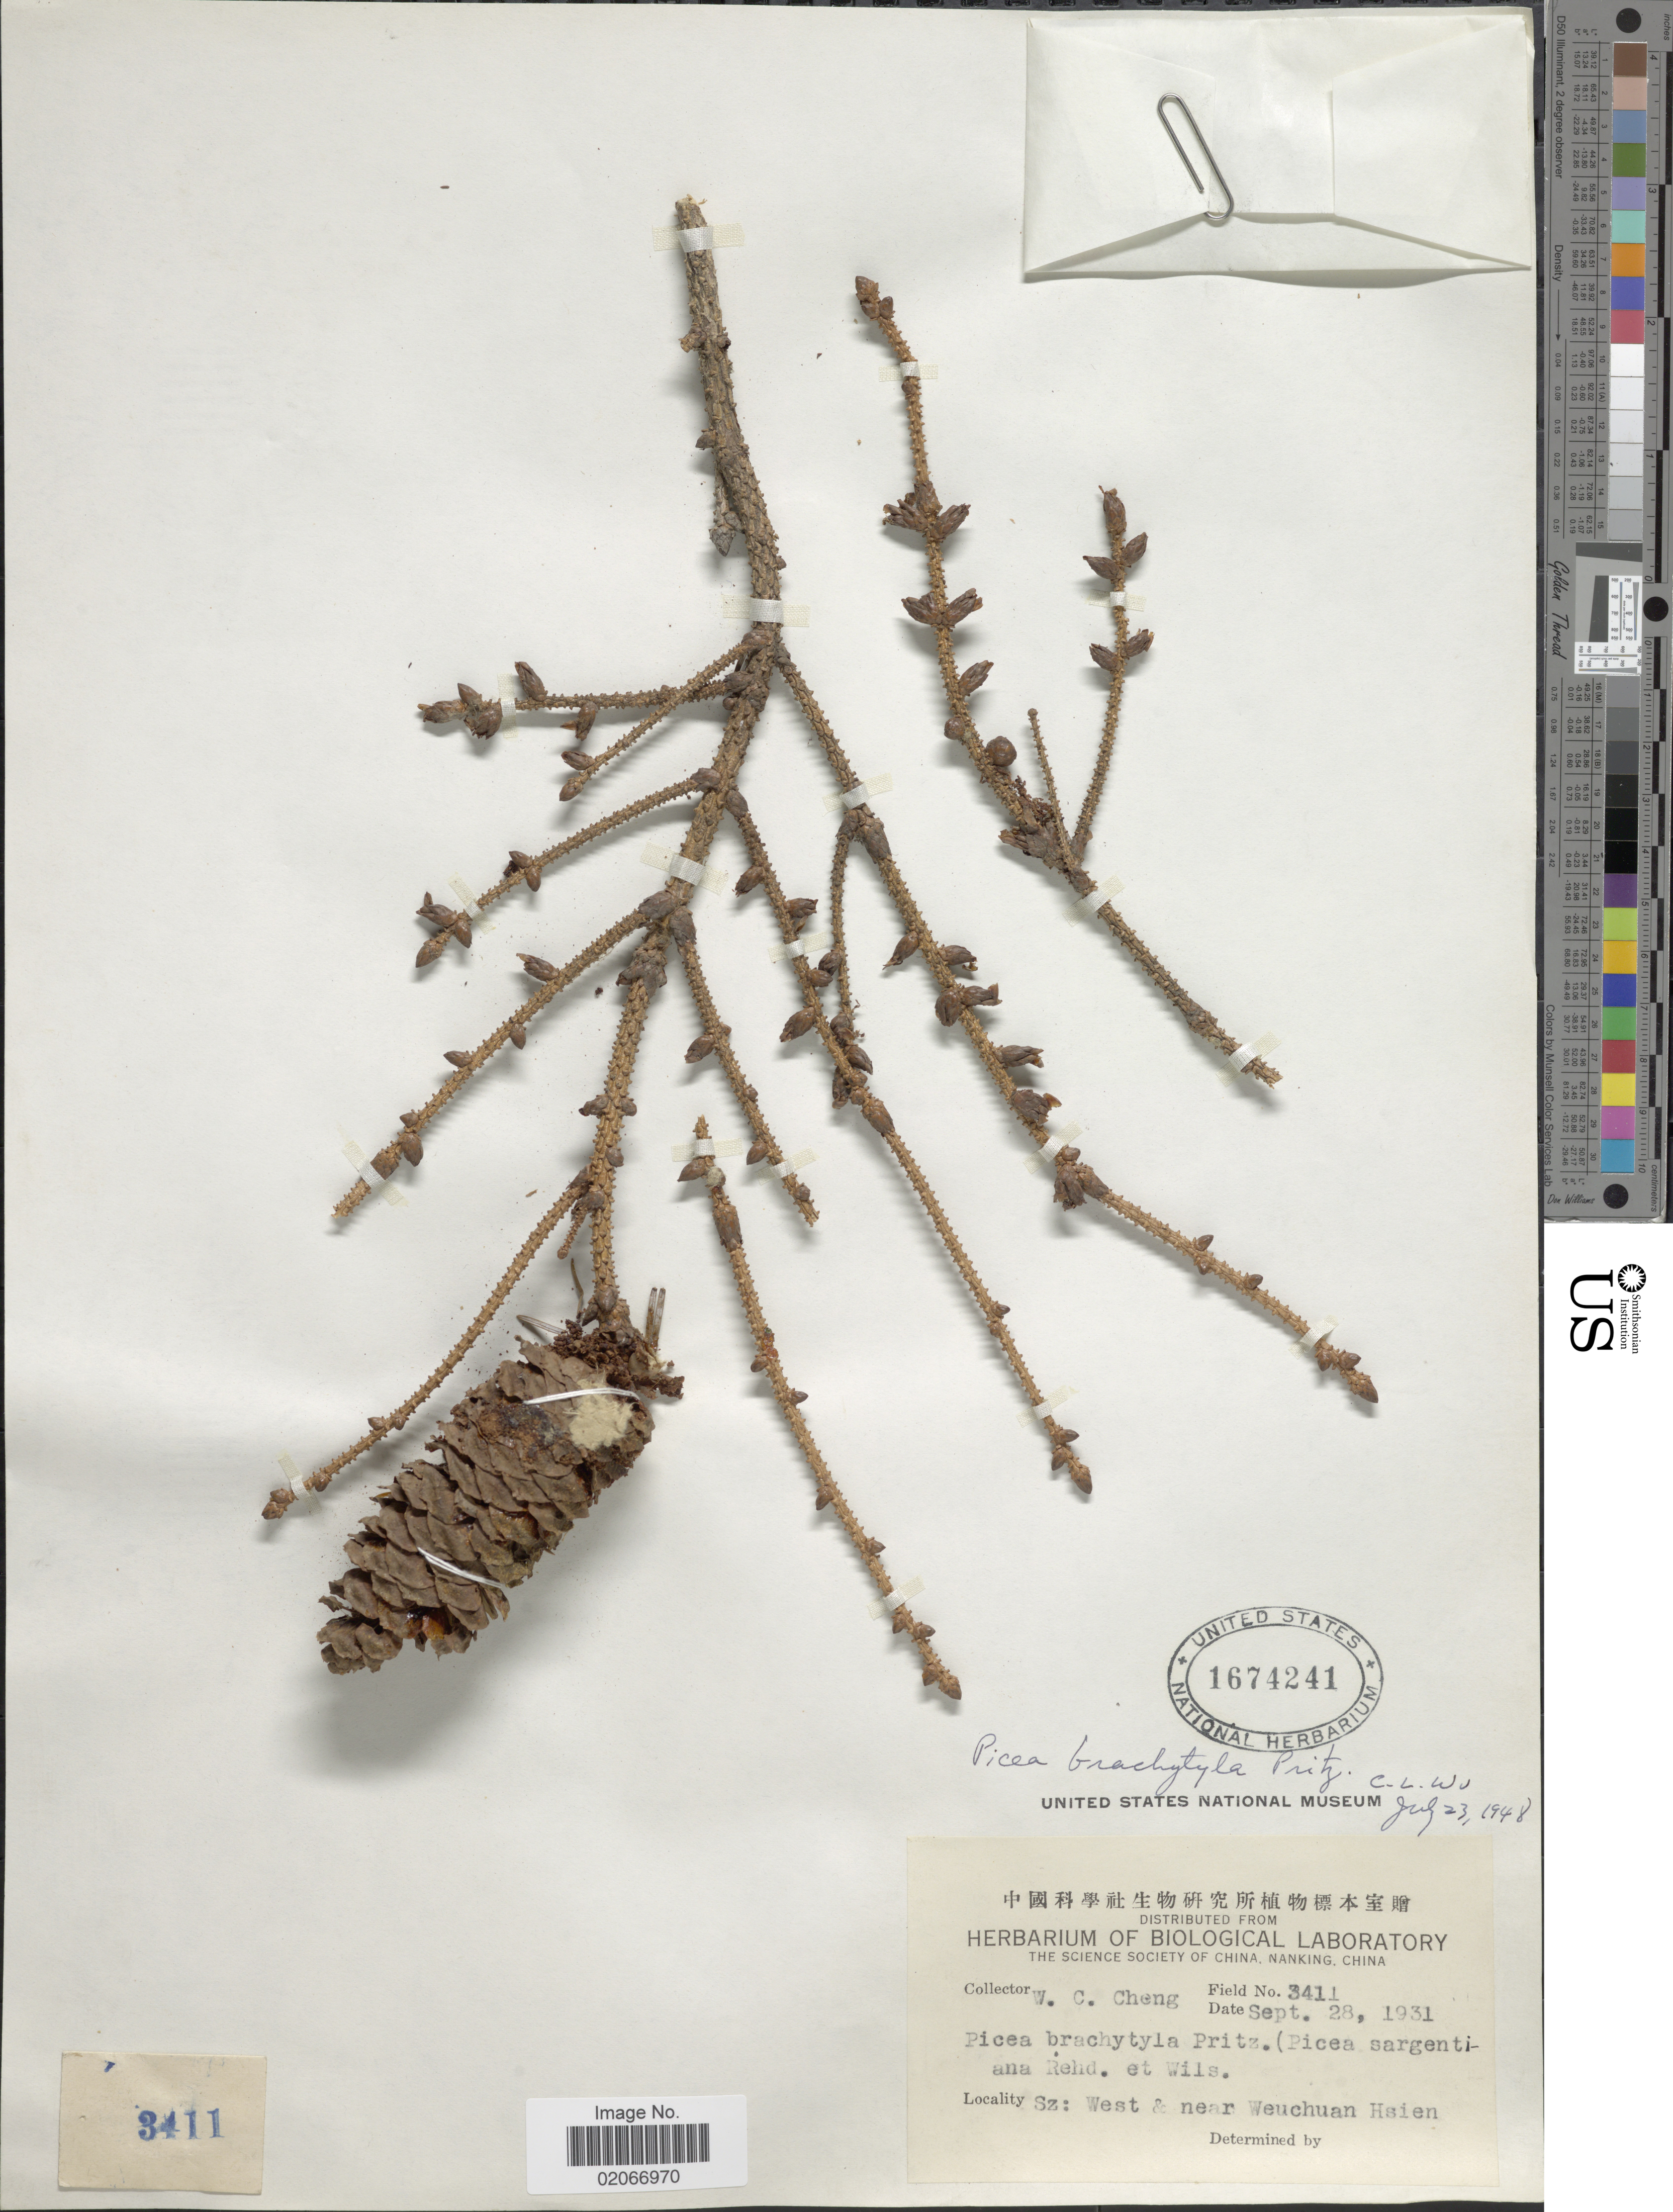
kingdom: Plantae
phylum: Tracheophyta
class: Pinopsida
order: Pinales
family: Pinaceae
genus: Picea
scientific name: Picea brachytyla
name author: (Franch.) E. Pritz.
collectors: W. C. Cheng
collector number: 3411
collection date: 1931-09-28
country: China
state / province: Sichuan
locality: Sz: west & near Weuchuan Hsien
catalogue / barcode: US 1674241